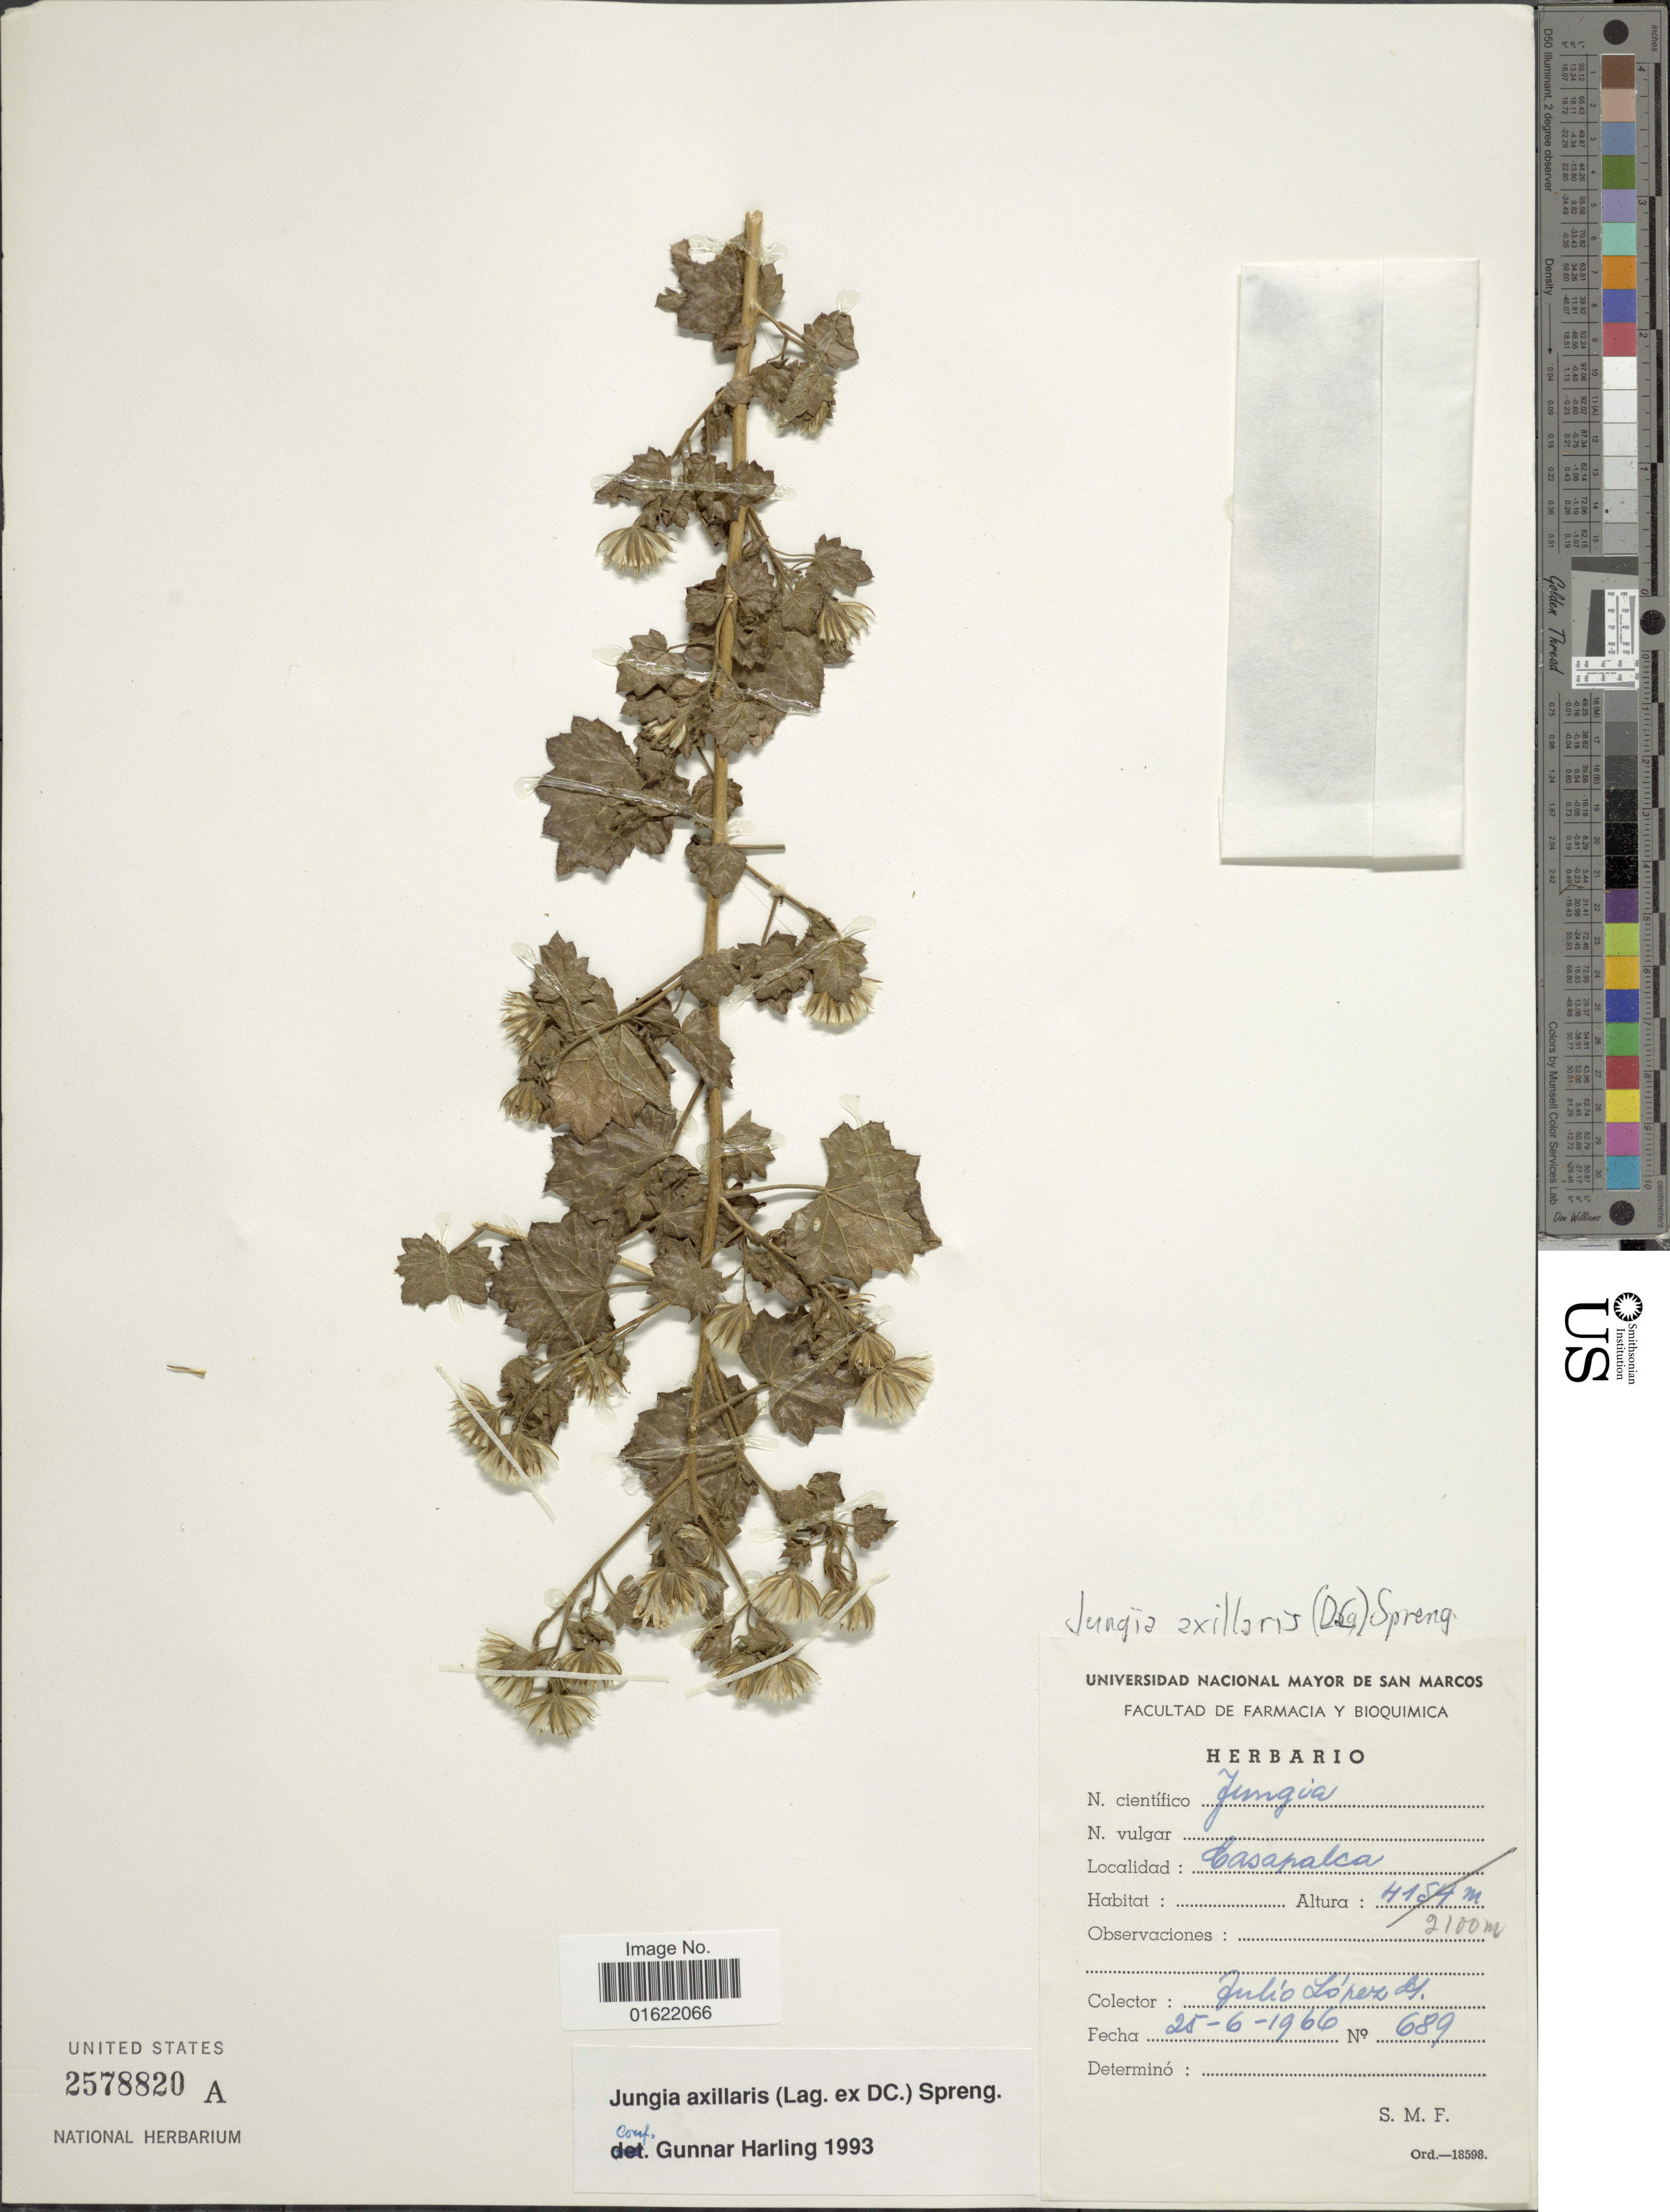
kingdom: Plantae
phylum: Tracheophyta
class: Magnoliopsida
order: Asterales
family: Asteraceae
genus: Jungia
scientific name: Jungia axillaris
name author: (Lag. ex DC.) Spreng.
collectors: J. Lopez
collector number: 689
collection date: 1966-06-25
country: Peru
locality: Casapalca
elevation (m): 2100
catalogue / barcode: US 2578820A